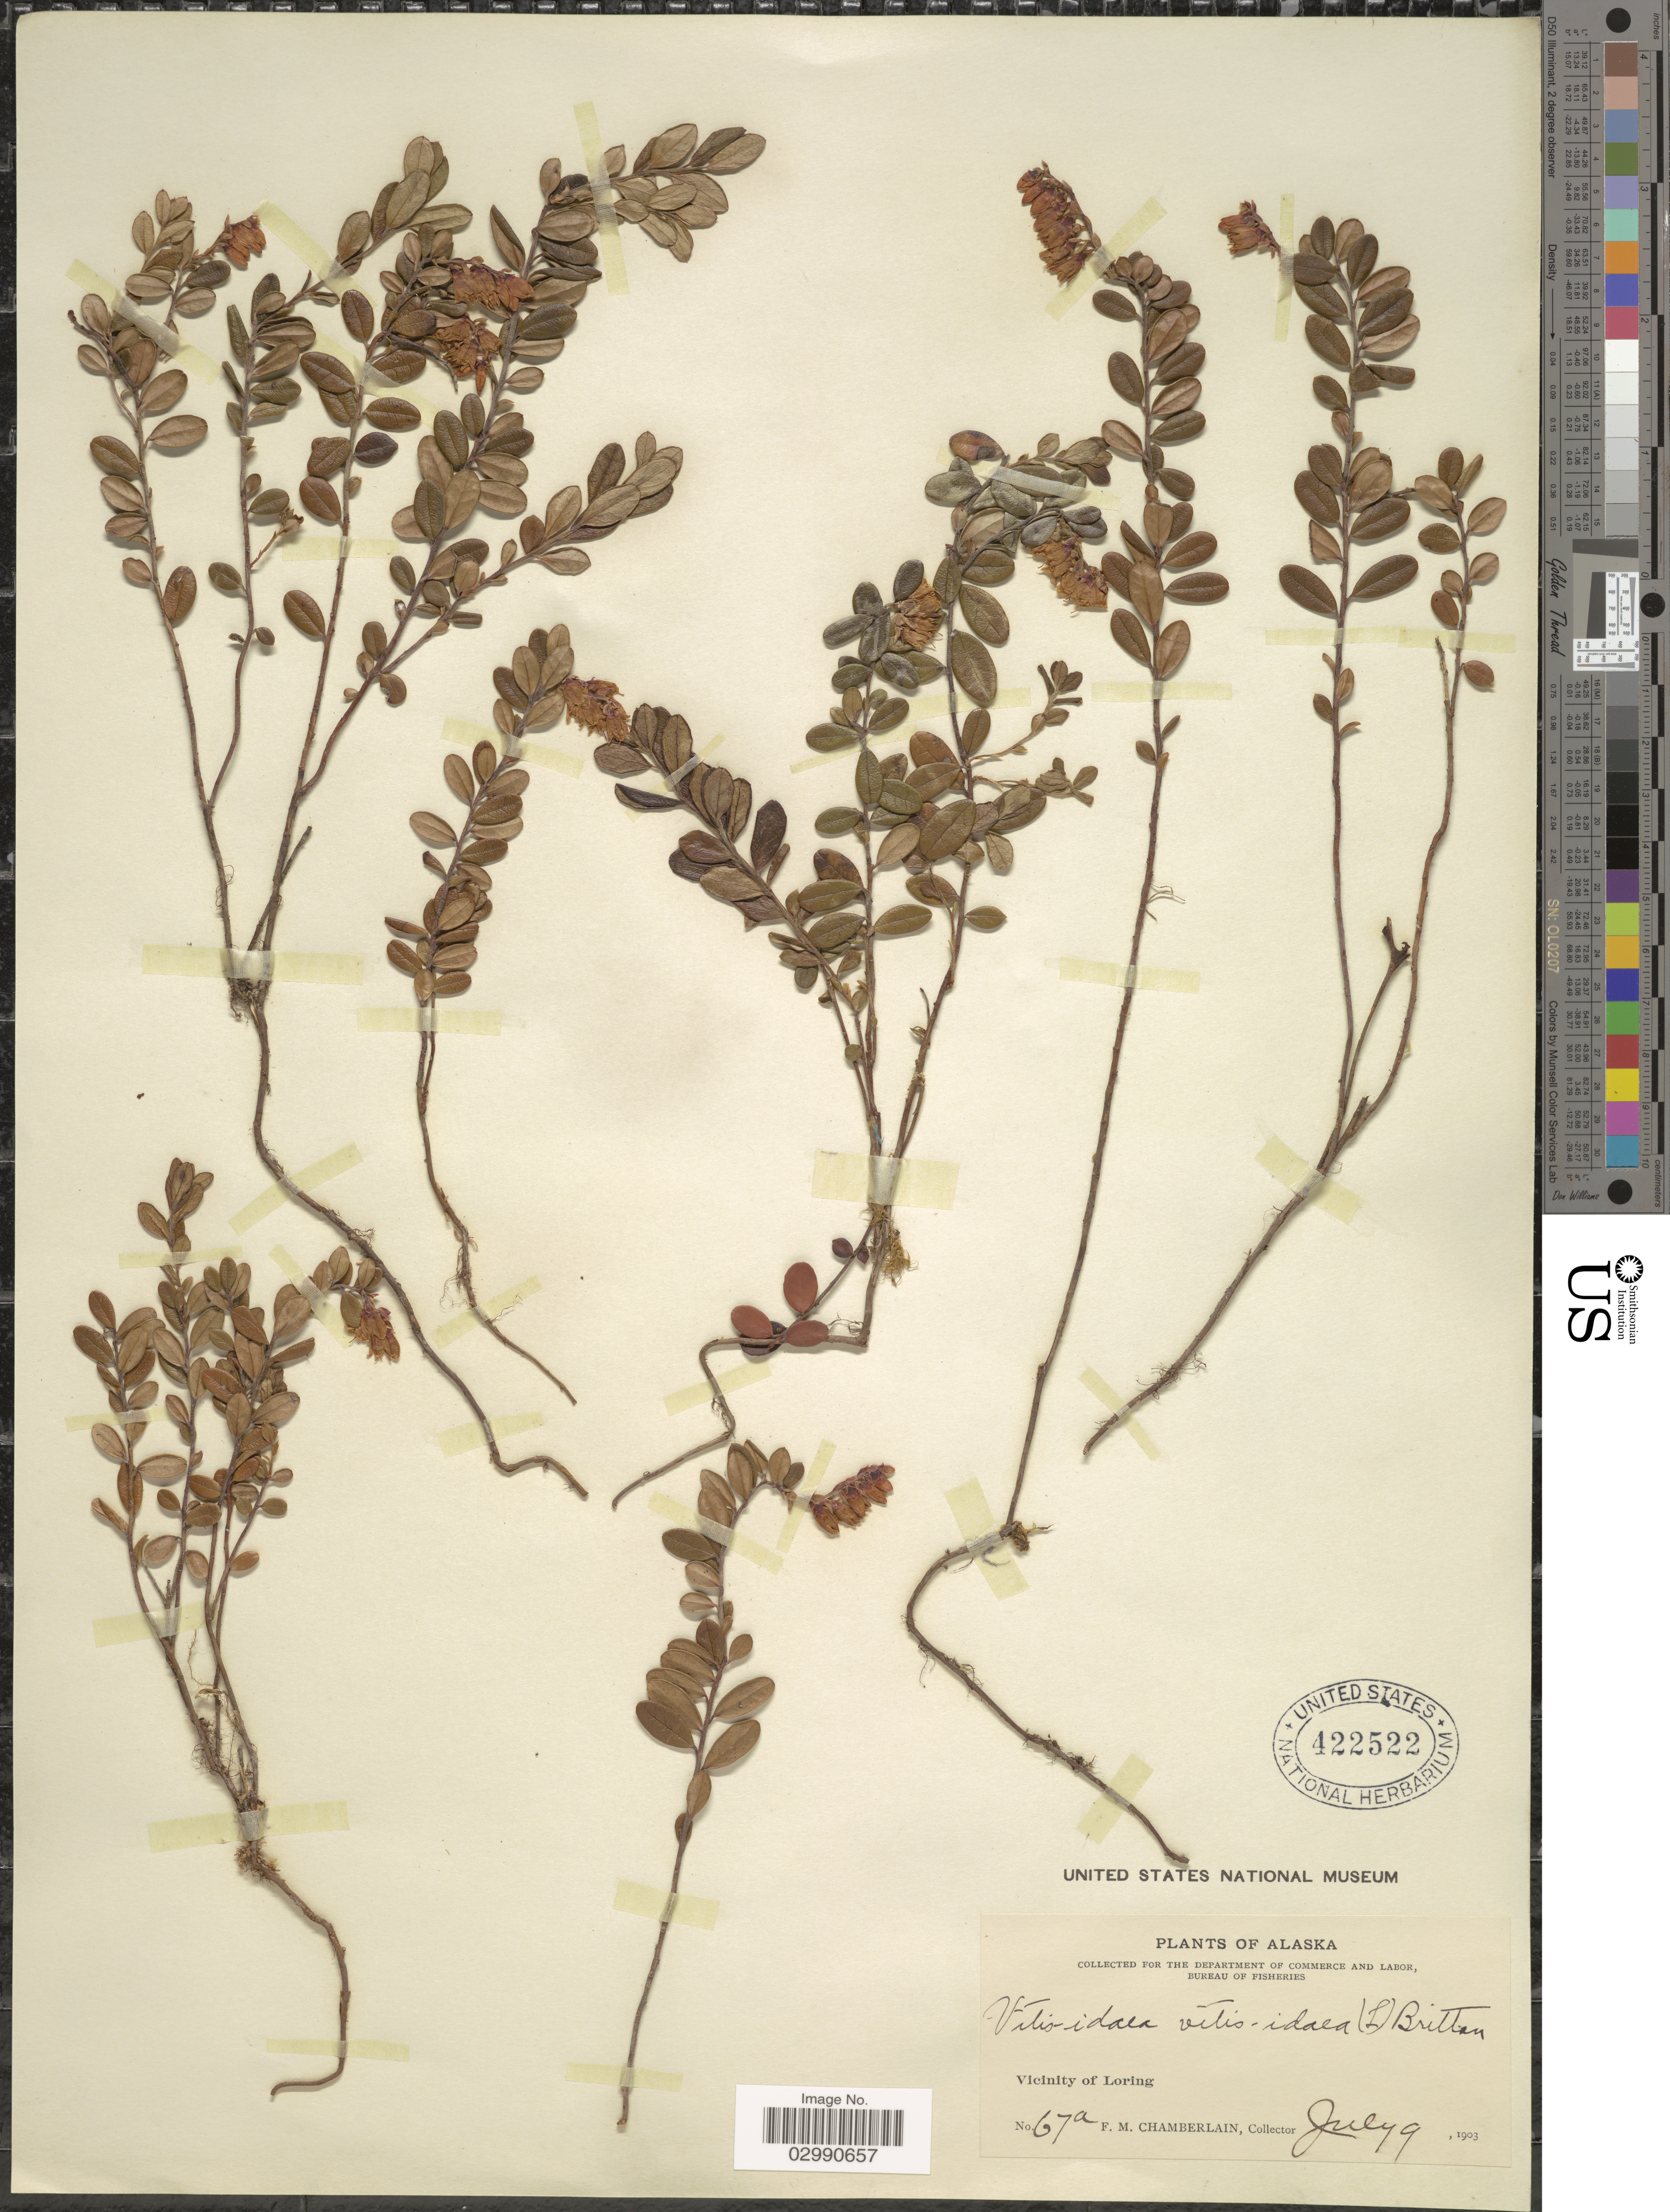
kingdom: Plantae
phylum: Tracheophyta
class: Magnoliopsida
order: Ericales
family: Ericaceae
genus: Vaccinium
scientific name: Vaccinium vitis-idaea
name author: L.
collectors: F. Chamberlain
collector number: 67a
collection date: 1903-07-09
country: United States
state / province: Alaska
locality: Vicinity of Loring.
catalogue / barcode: US 422522